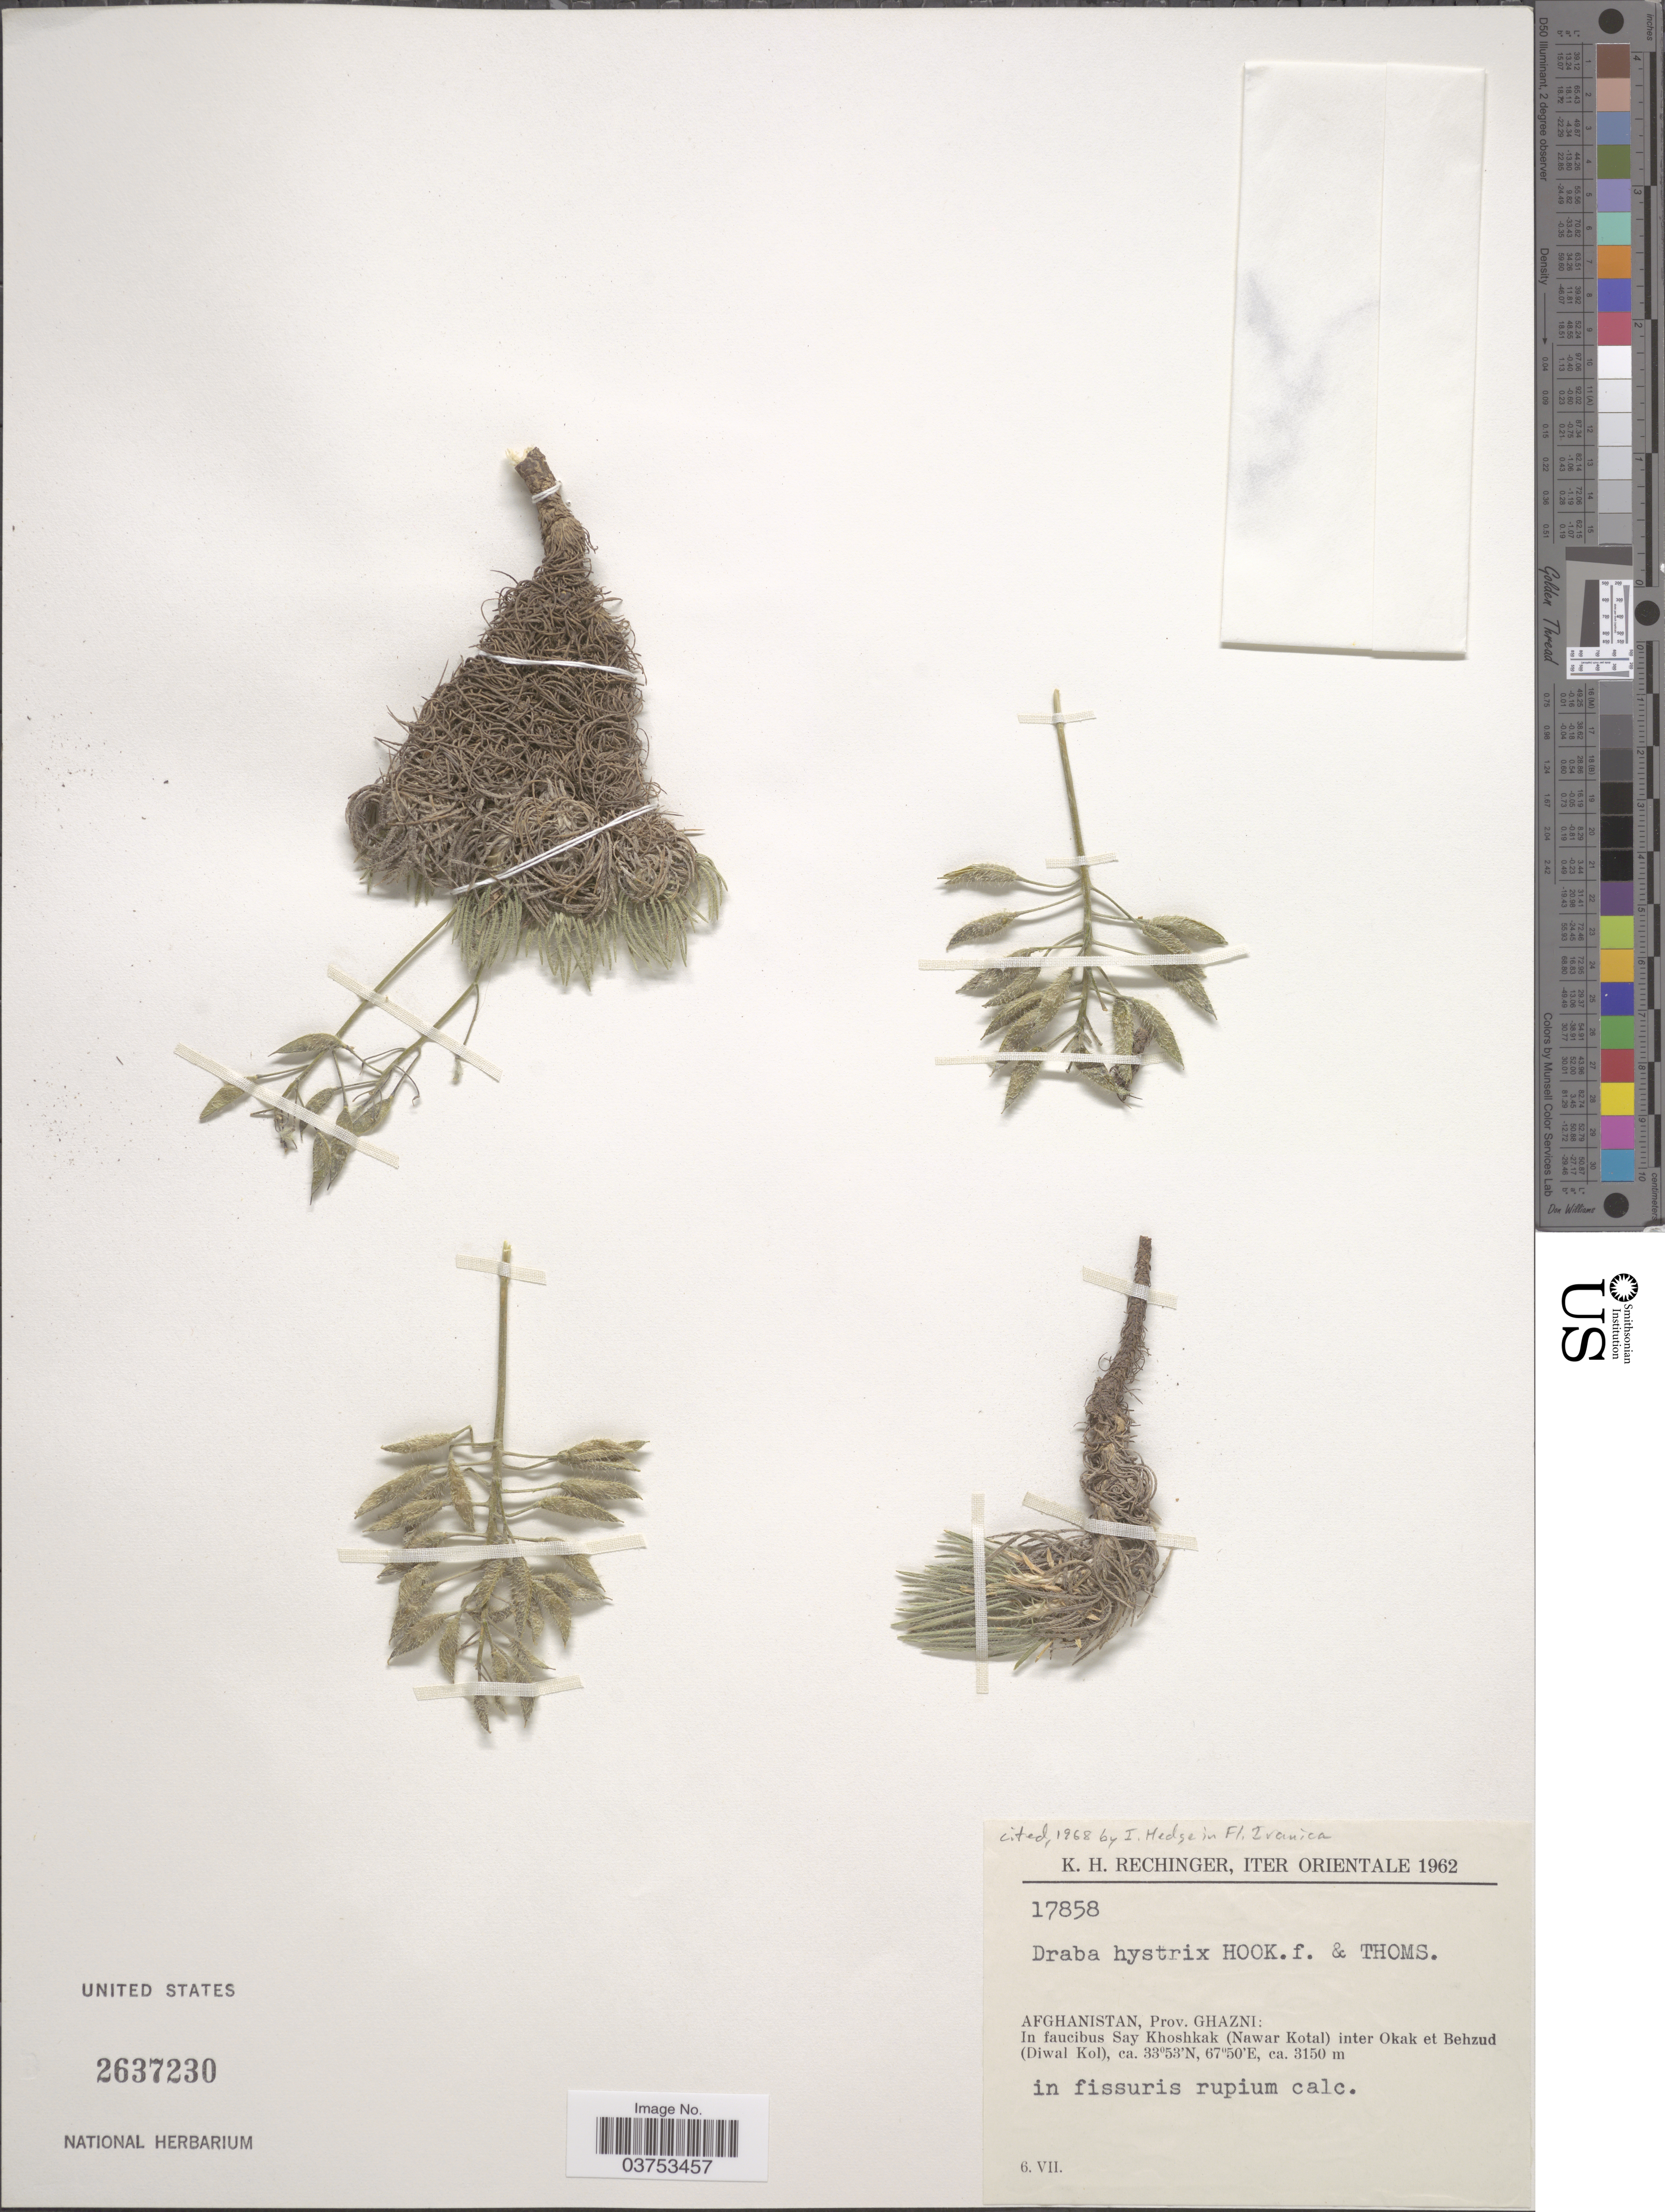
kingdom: Plantae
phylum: Tracheophyta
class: Magnoliopsida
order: Brassicales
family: Brassicaceae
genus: Draba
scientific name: Draba hystrix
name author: Hook. f. & Thomson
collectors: K. H. Rechinger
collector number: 17858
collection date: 1962-07-06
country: Afghanistan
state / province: Ghazni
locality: Iter Orientale. In faucibus Say Khoshkak (Nawar Kotal) inter Okak et Behzud (Diwal Kol).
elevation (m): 3150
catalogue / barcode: US 2637230